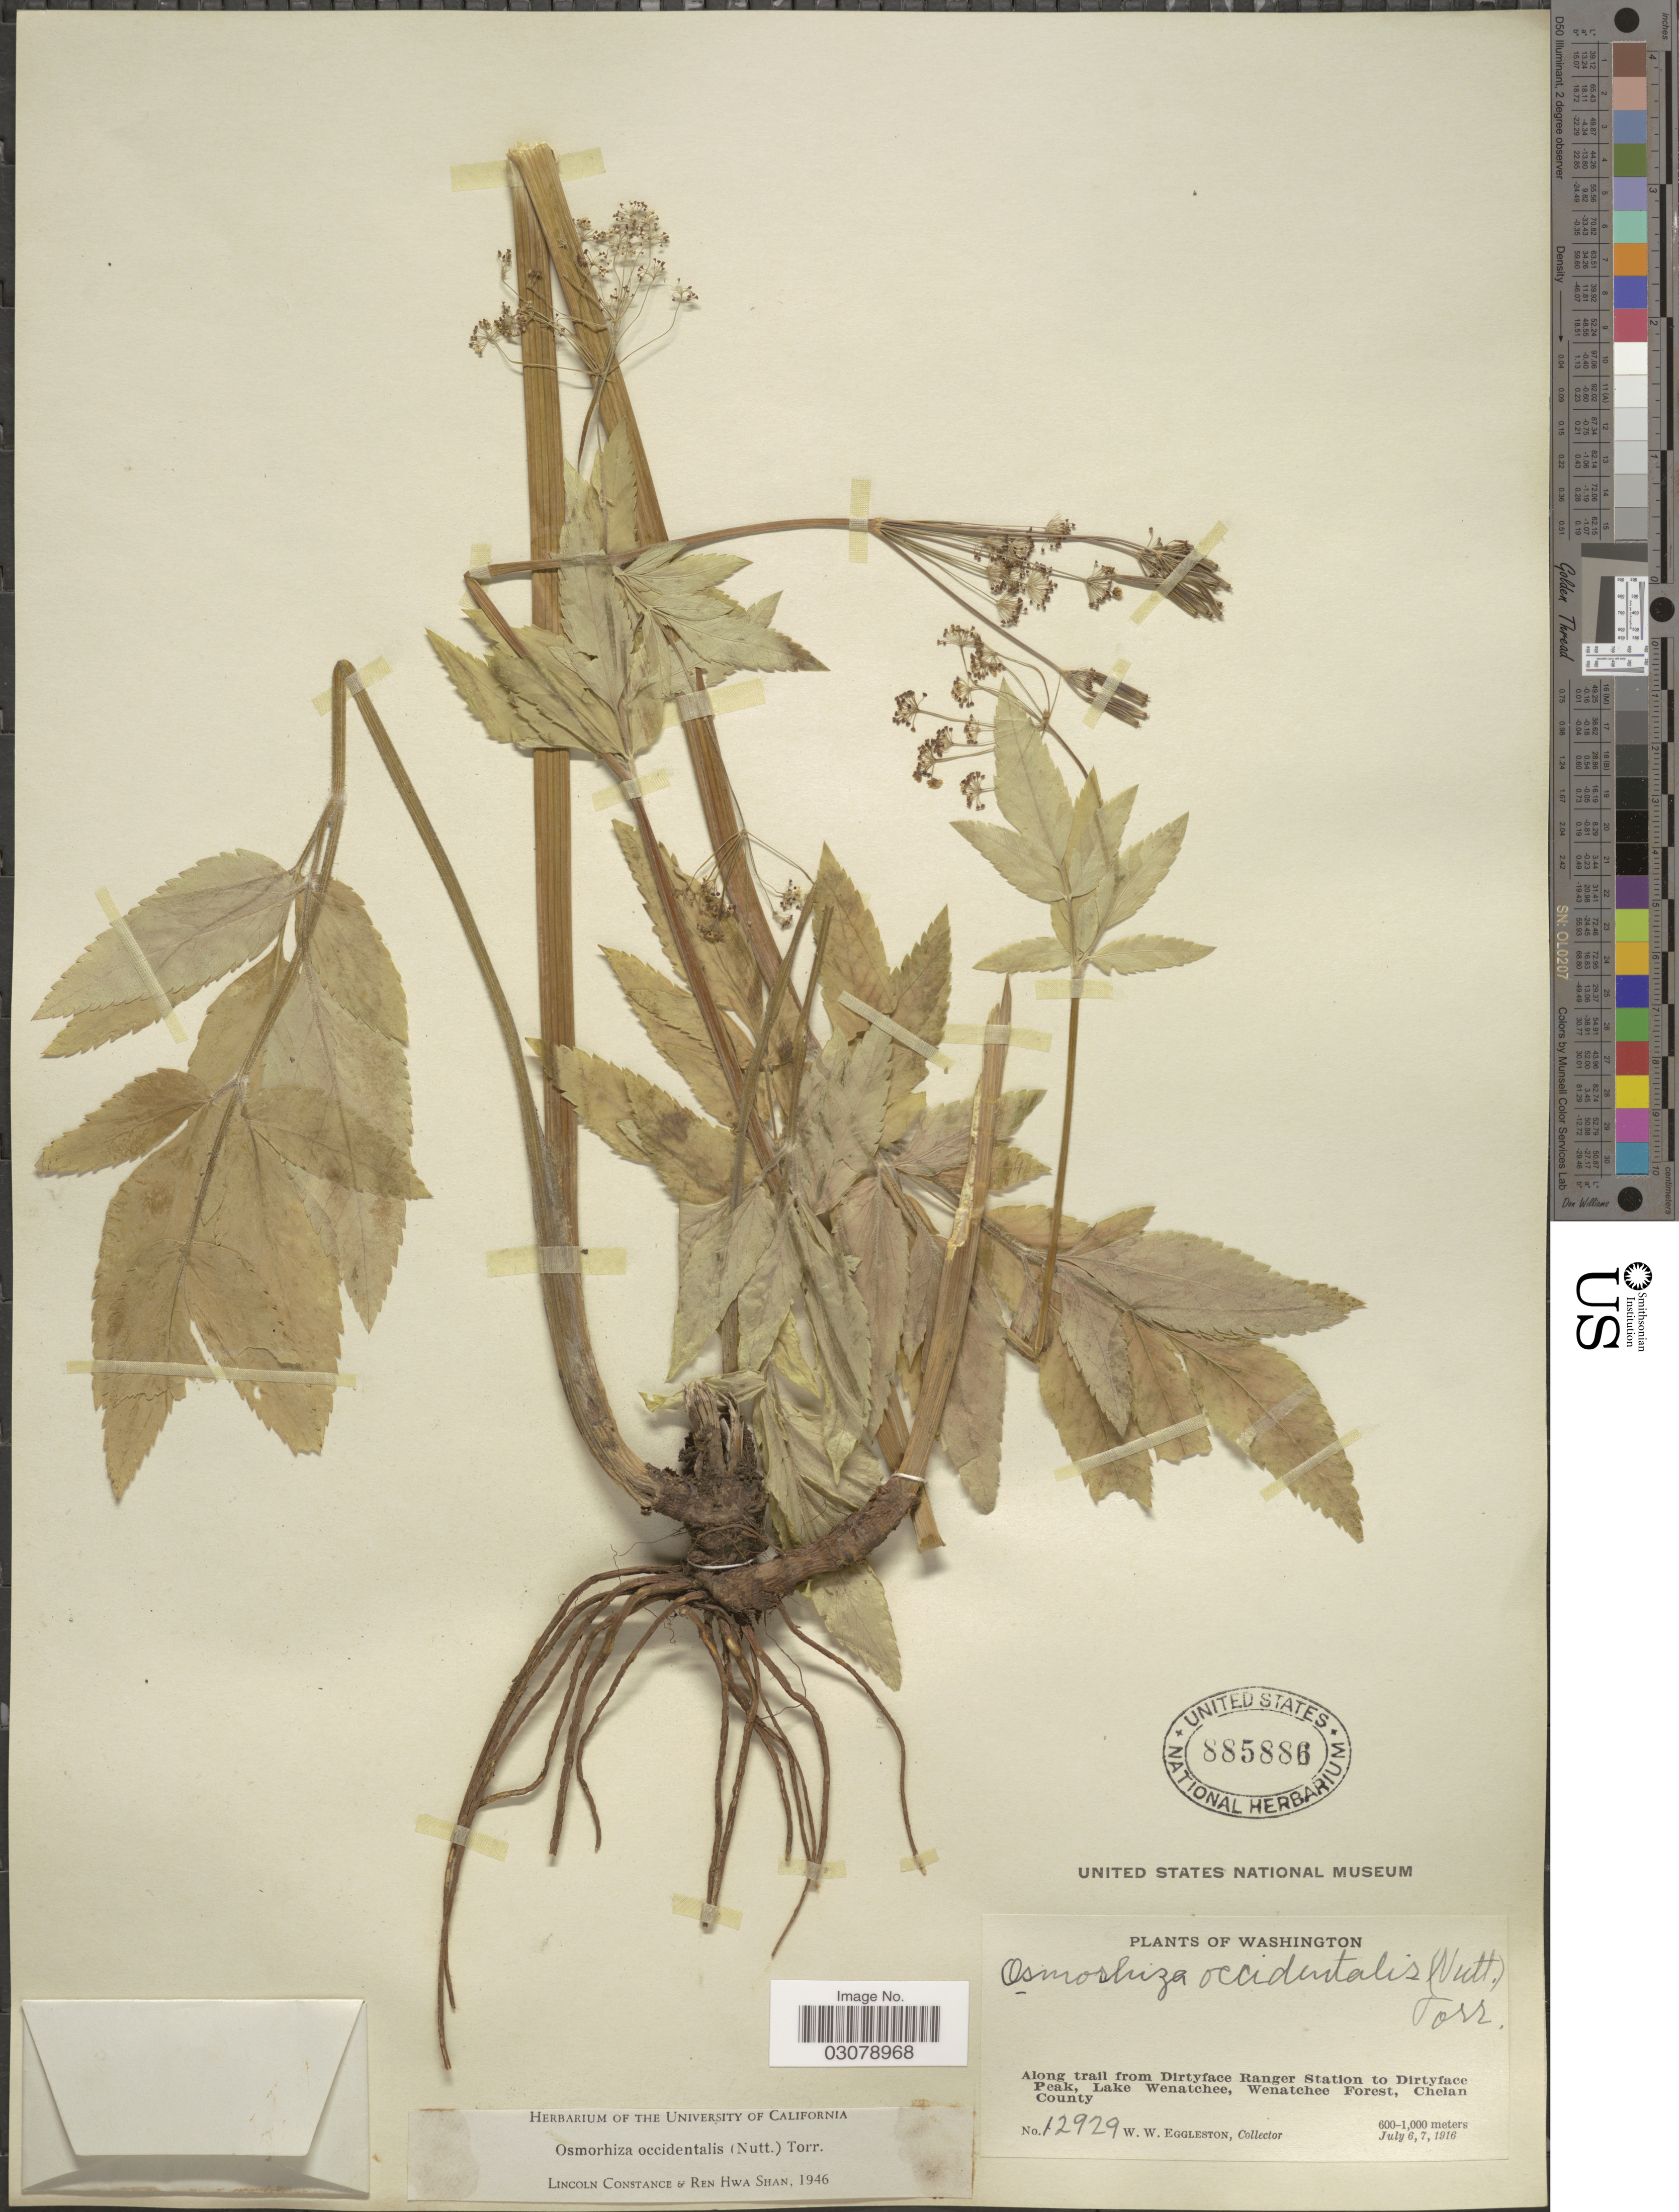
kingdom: Plantae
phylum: Tracheophyta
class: Magnoliopsida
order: Apiales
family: Apiaceae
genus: Osmorhiza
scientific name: Osmorhiza occidentalis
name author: (Nutt.) Torr.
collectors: W. W. Eggleston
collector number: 12929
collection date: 1916-07-06/1916-07-07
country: United States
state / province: Washington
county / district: Chelan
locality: Along trail from Dirtyface Ranger Station to Dirtyface Peak, Lake Wenatchee, Wenatchee Forest, Chelan County.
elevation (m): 600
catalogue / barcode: US 885886